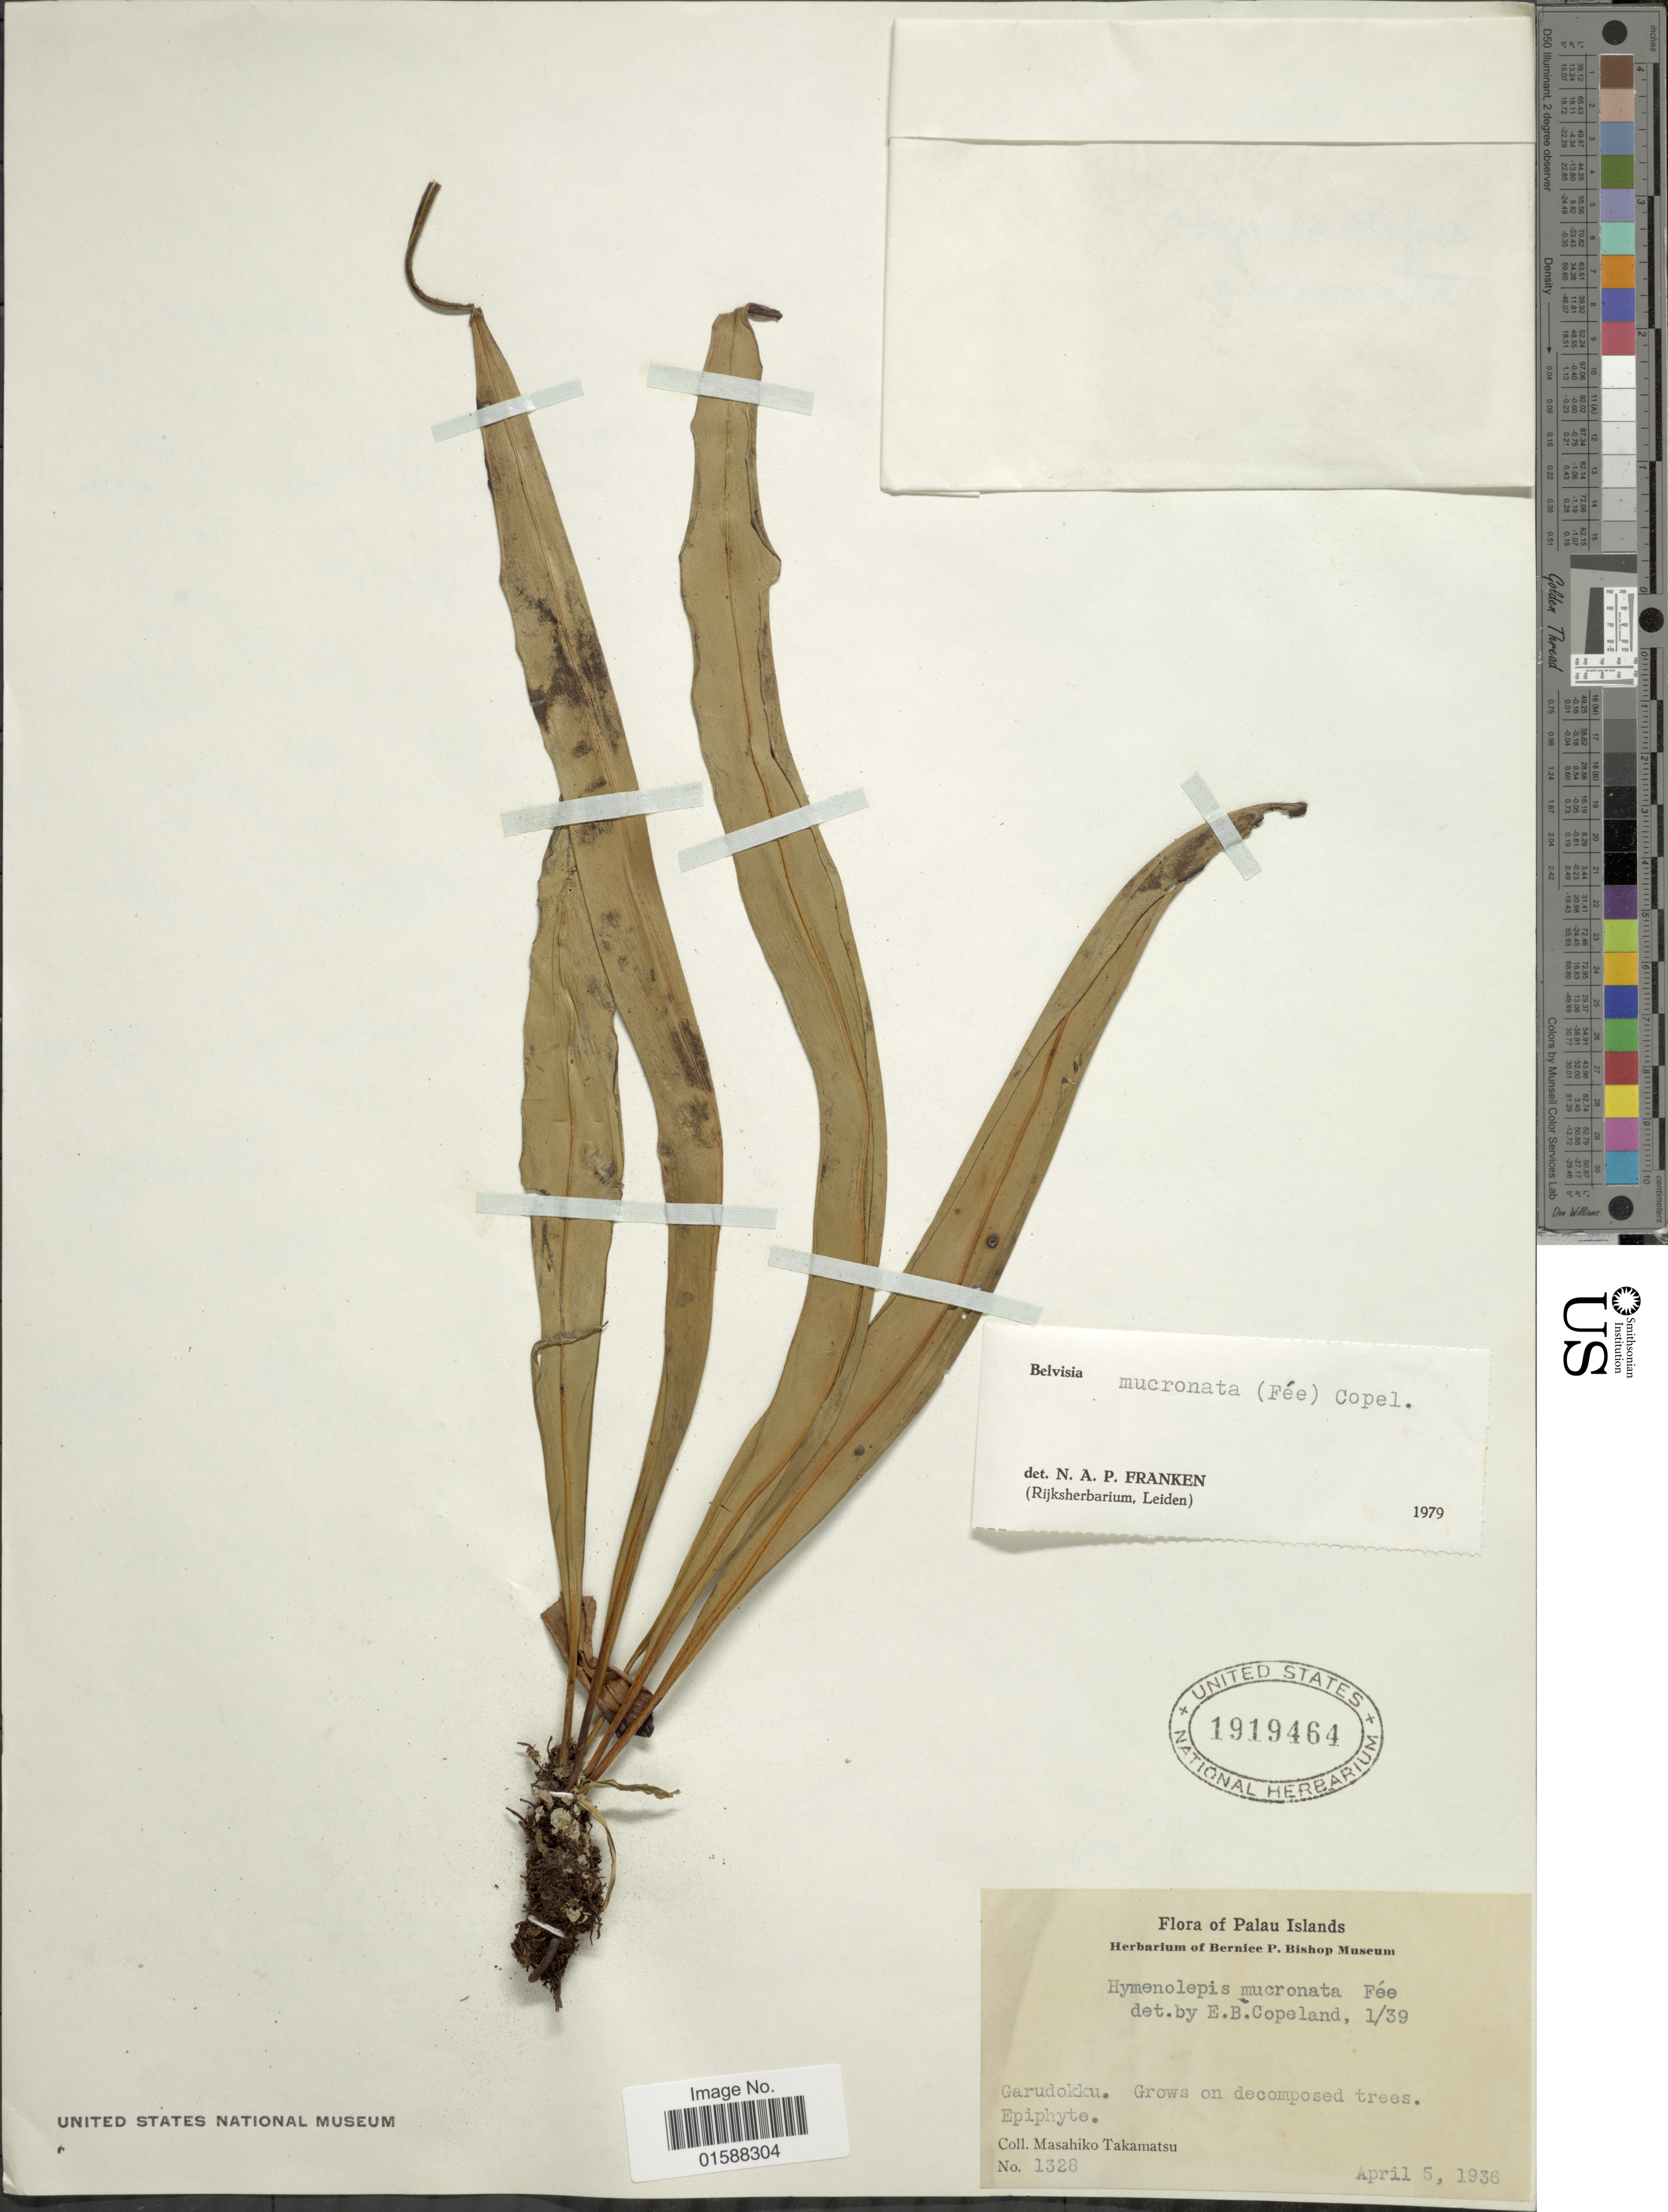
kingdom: Plantae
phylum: Tracheophyta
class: Polypodiopsida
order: Polypodiales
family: Polypodiaceae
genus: Lepisorus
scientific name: Lepisorus mucronatus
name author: (Fée) Li S. Wang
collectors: M. Takamatsu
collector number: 1328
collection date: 1936-04-05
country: Palau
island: Babeldaob [Babelthuap]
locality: Palau Islands. Garudokku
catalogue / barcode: US 1919464